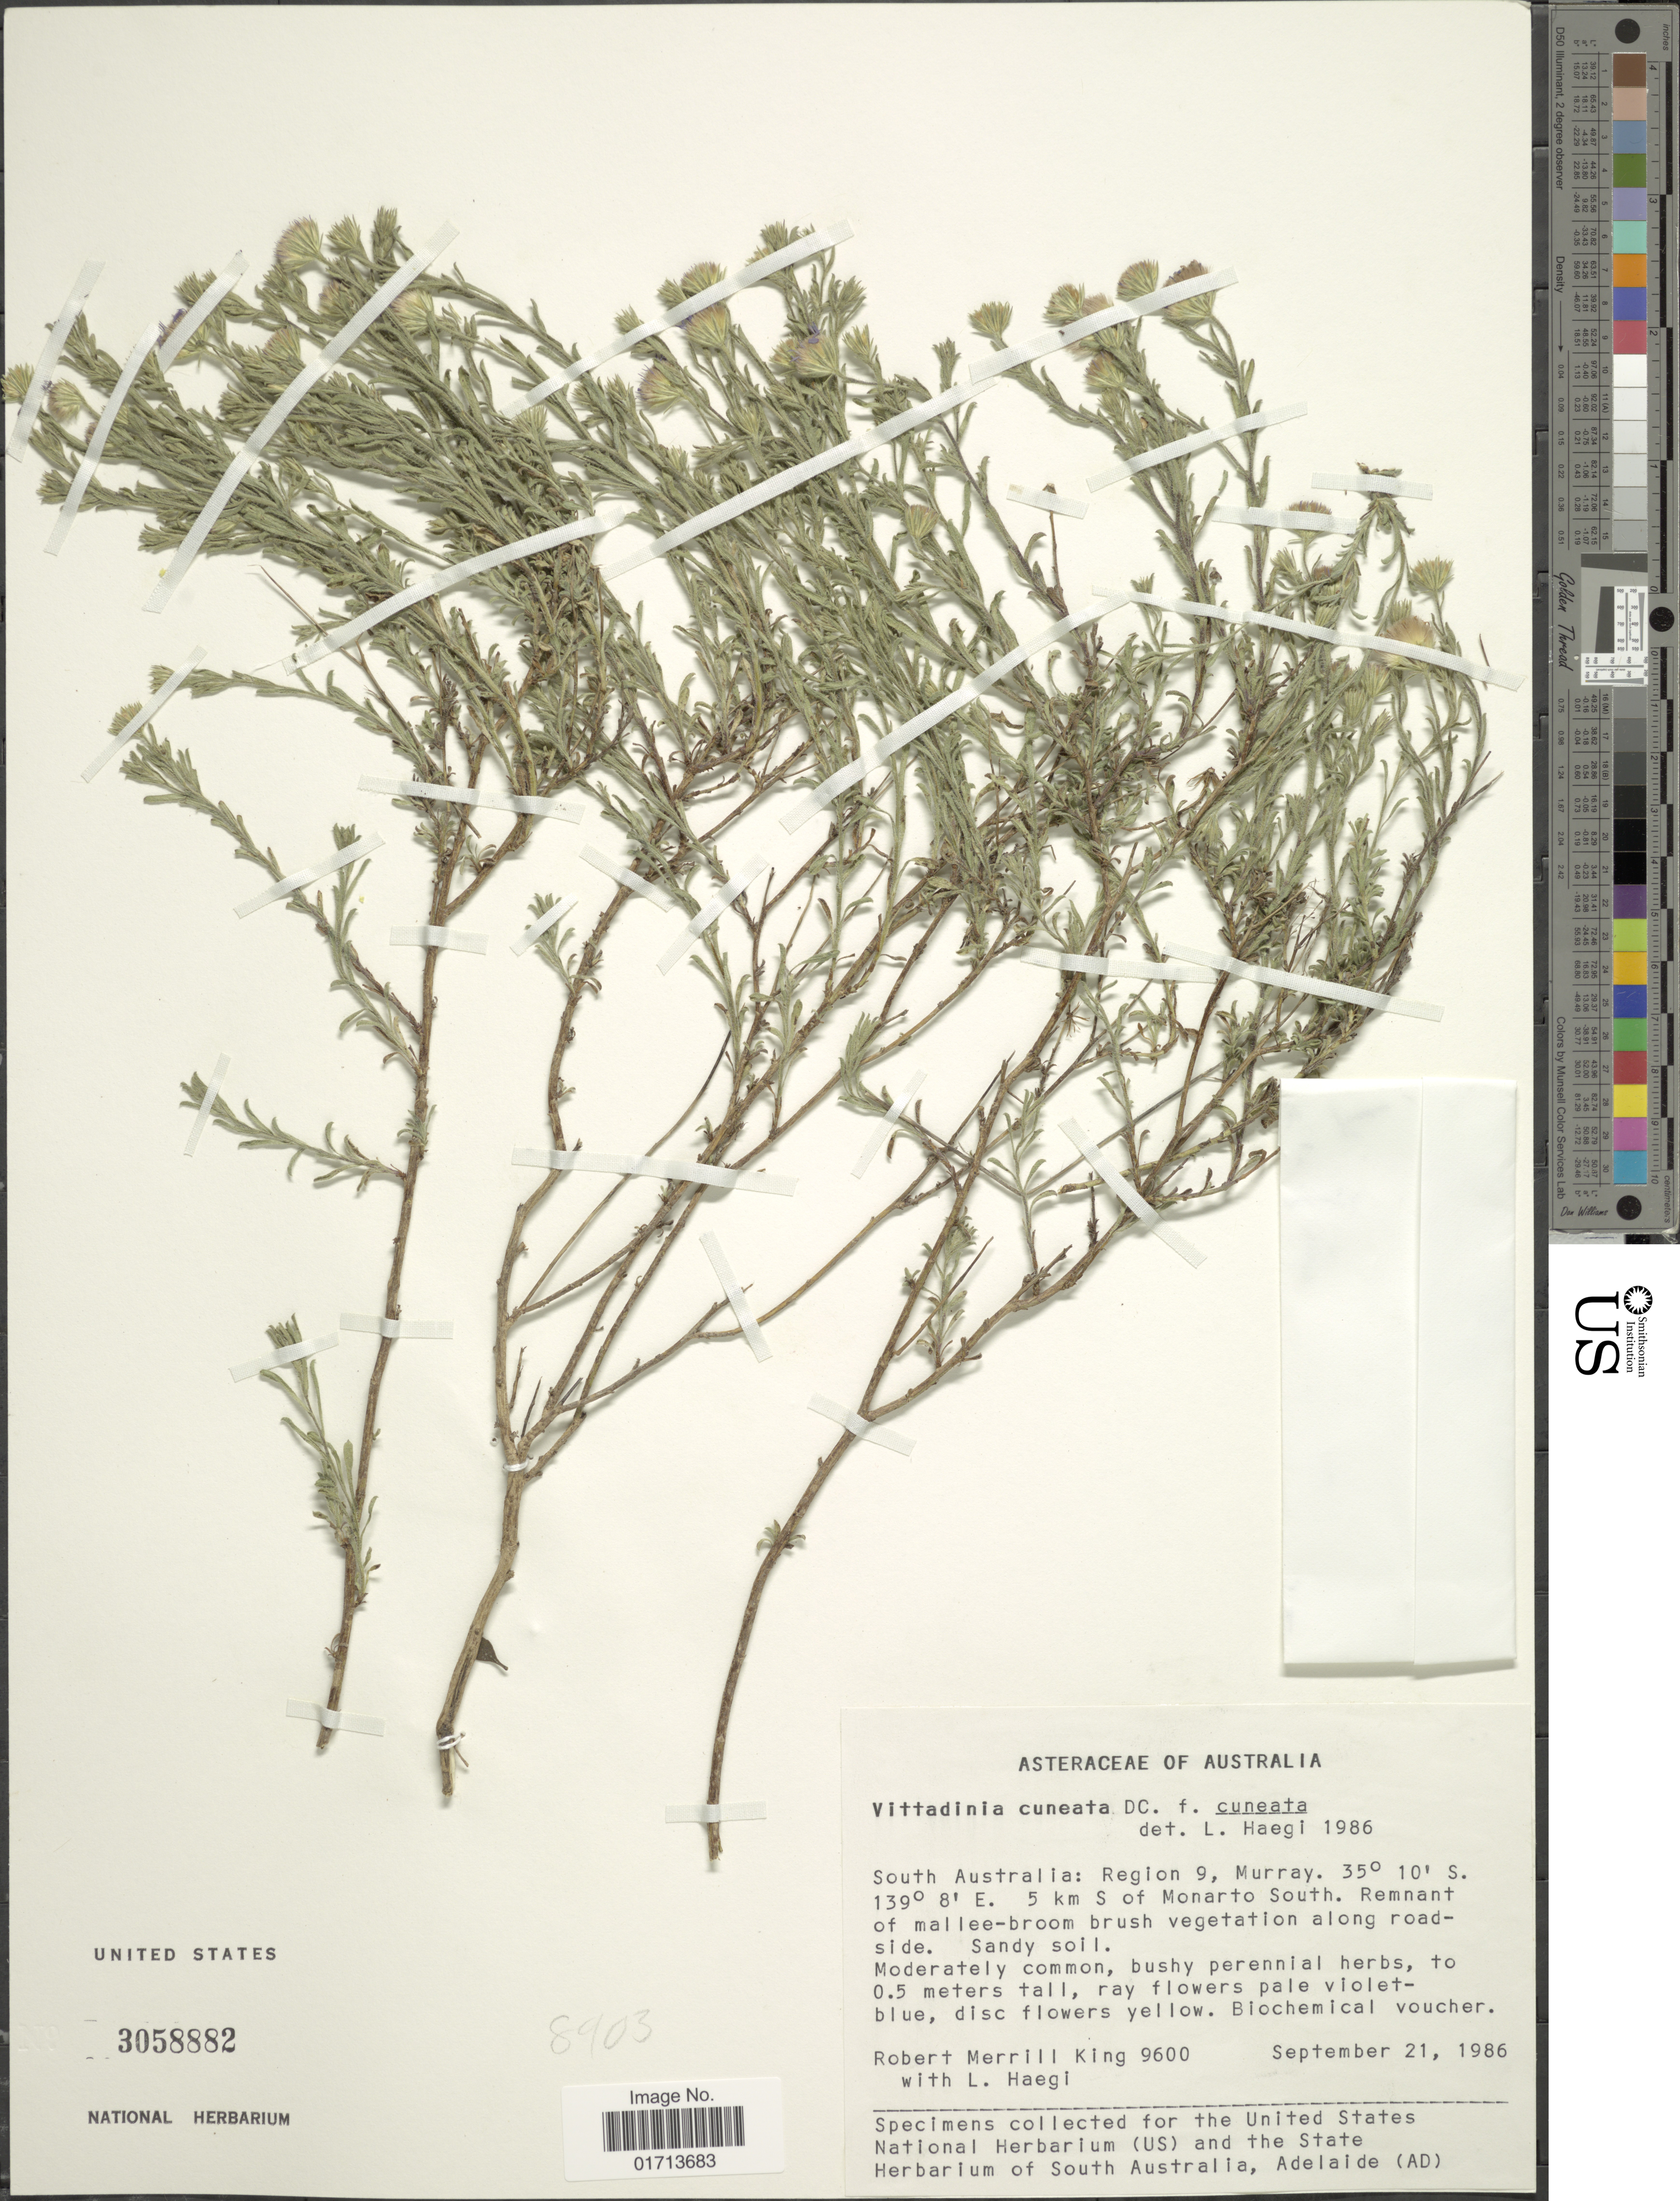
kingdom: Plantae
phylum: Tracheophyta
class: Magnoliopsida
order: Asterales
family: Asteraceae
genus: Vittadinia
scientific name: Vittadinia cuneata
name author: DC.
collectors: R. M. King & L. Haegi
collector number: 9600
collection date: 1986-09-21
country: Australia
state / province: South Australia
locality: Region 9, Murray, 5 km S of Monarto South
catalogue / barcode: US 3058882